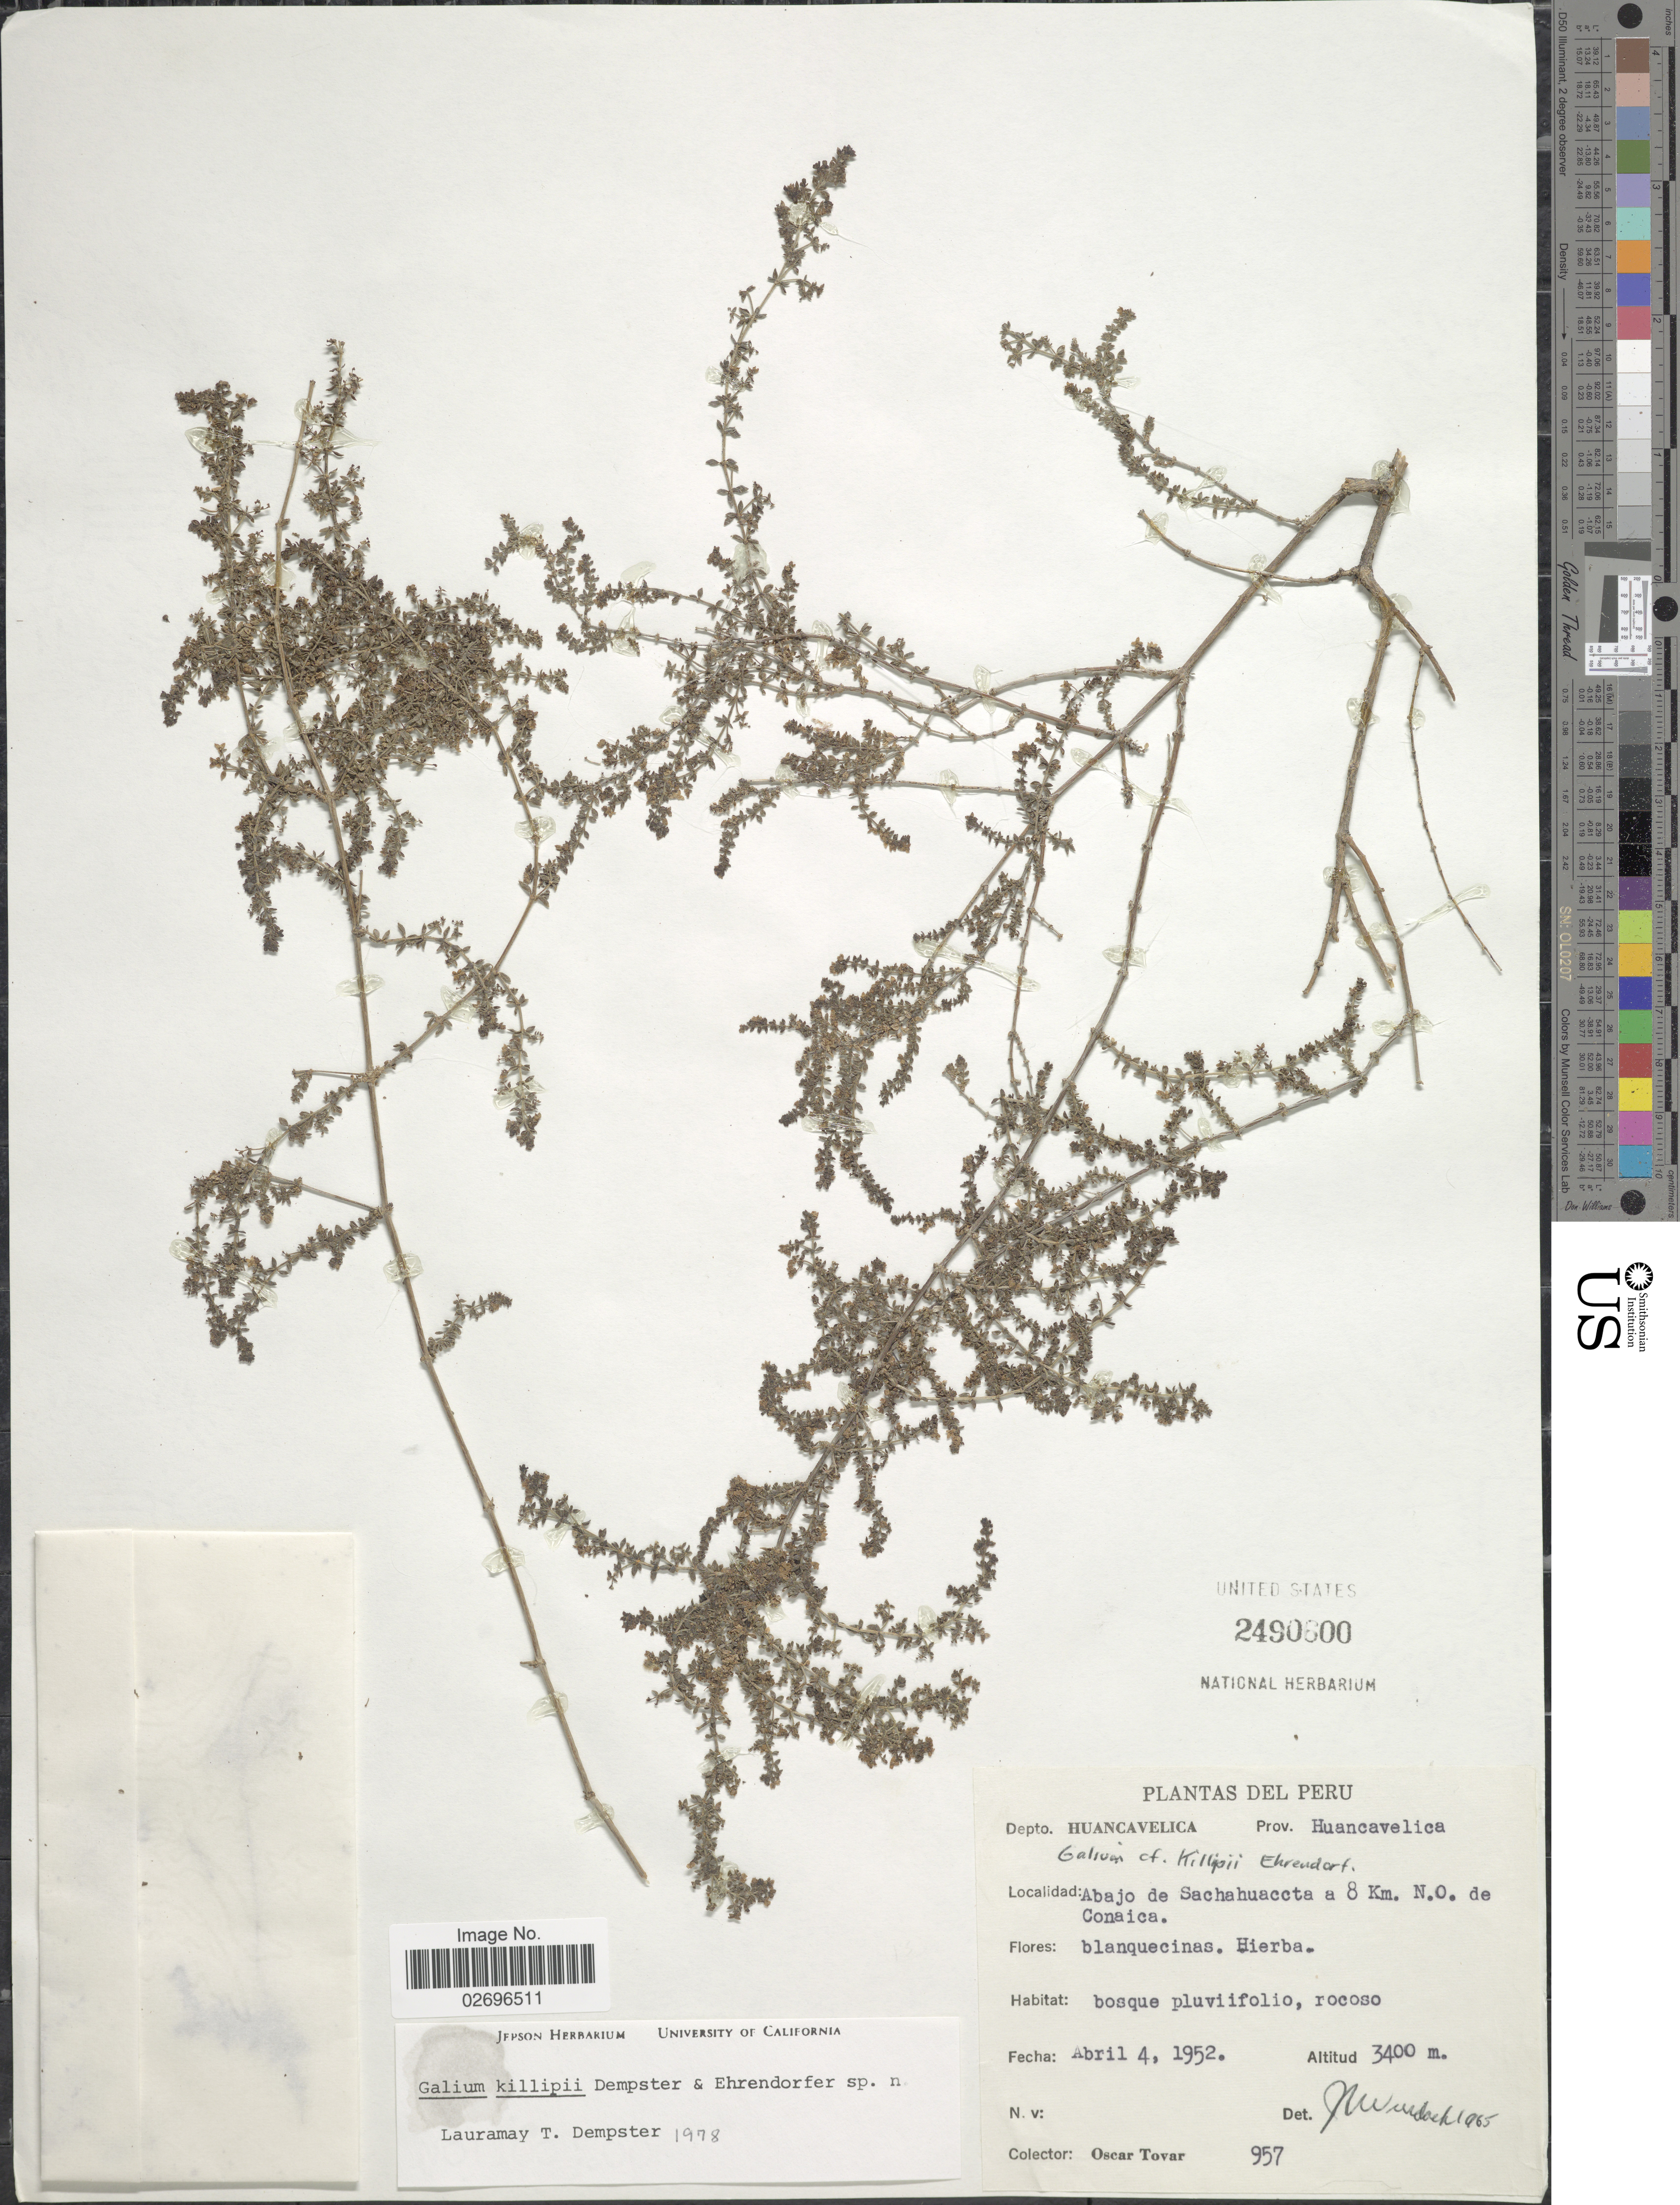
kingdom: Plantae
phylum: Tracheophyta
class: Magnoliopsida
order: Gentianales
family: Rubiaceae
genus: Galium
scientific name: Galium killipii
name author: Dempster & Ehrend.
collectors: Ó. Tovar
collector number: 957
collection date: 1952-04-04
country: Peru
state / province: Huancavelica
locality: Depto. Huancavelica, Abajo de Sachahiaccta a 8 Km N.O. de Conaica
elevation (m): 3400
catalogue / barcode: US 2490600